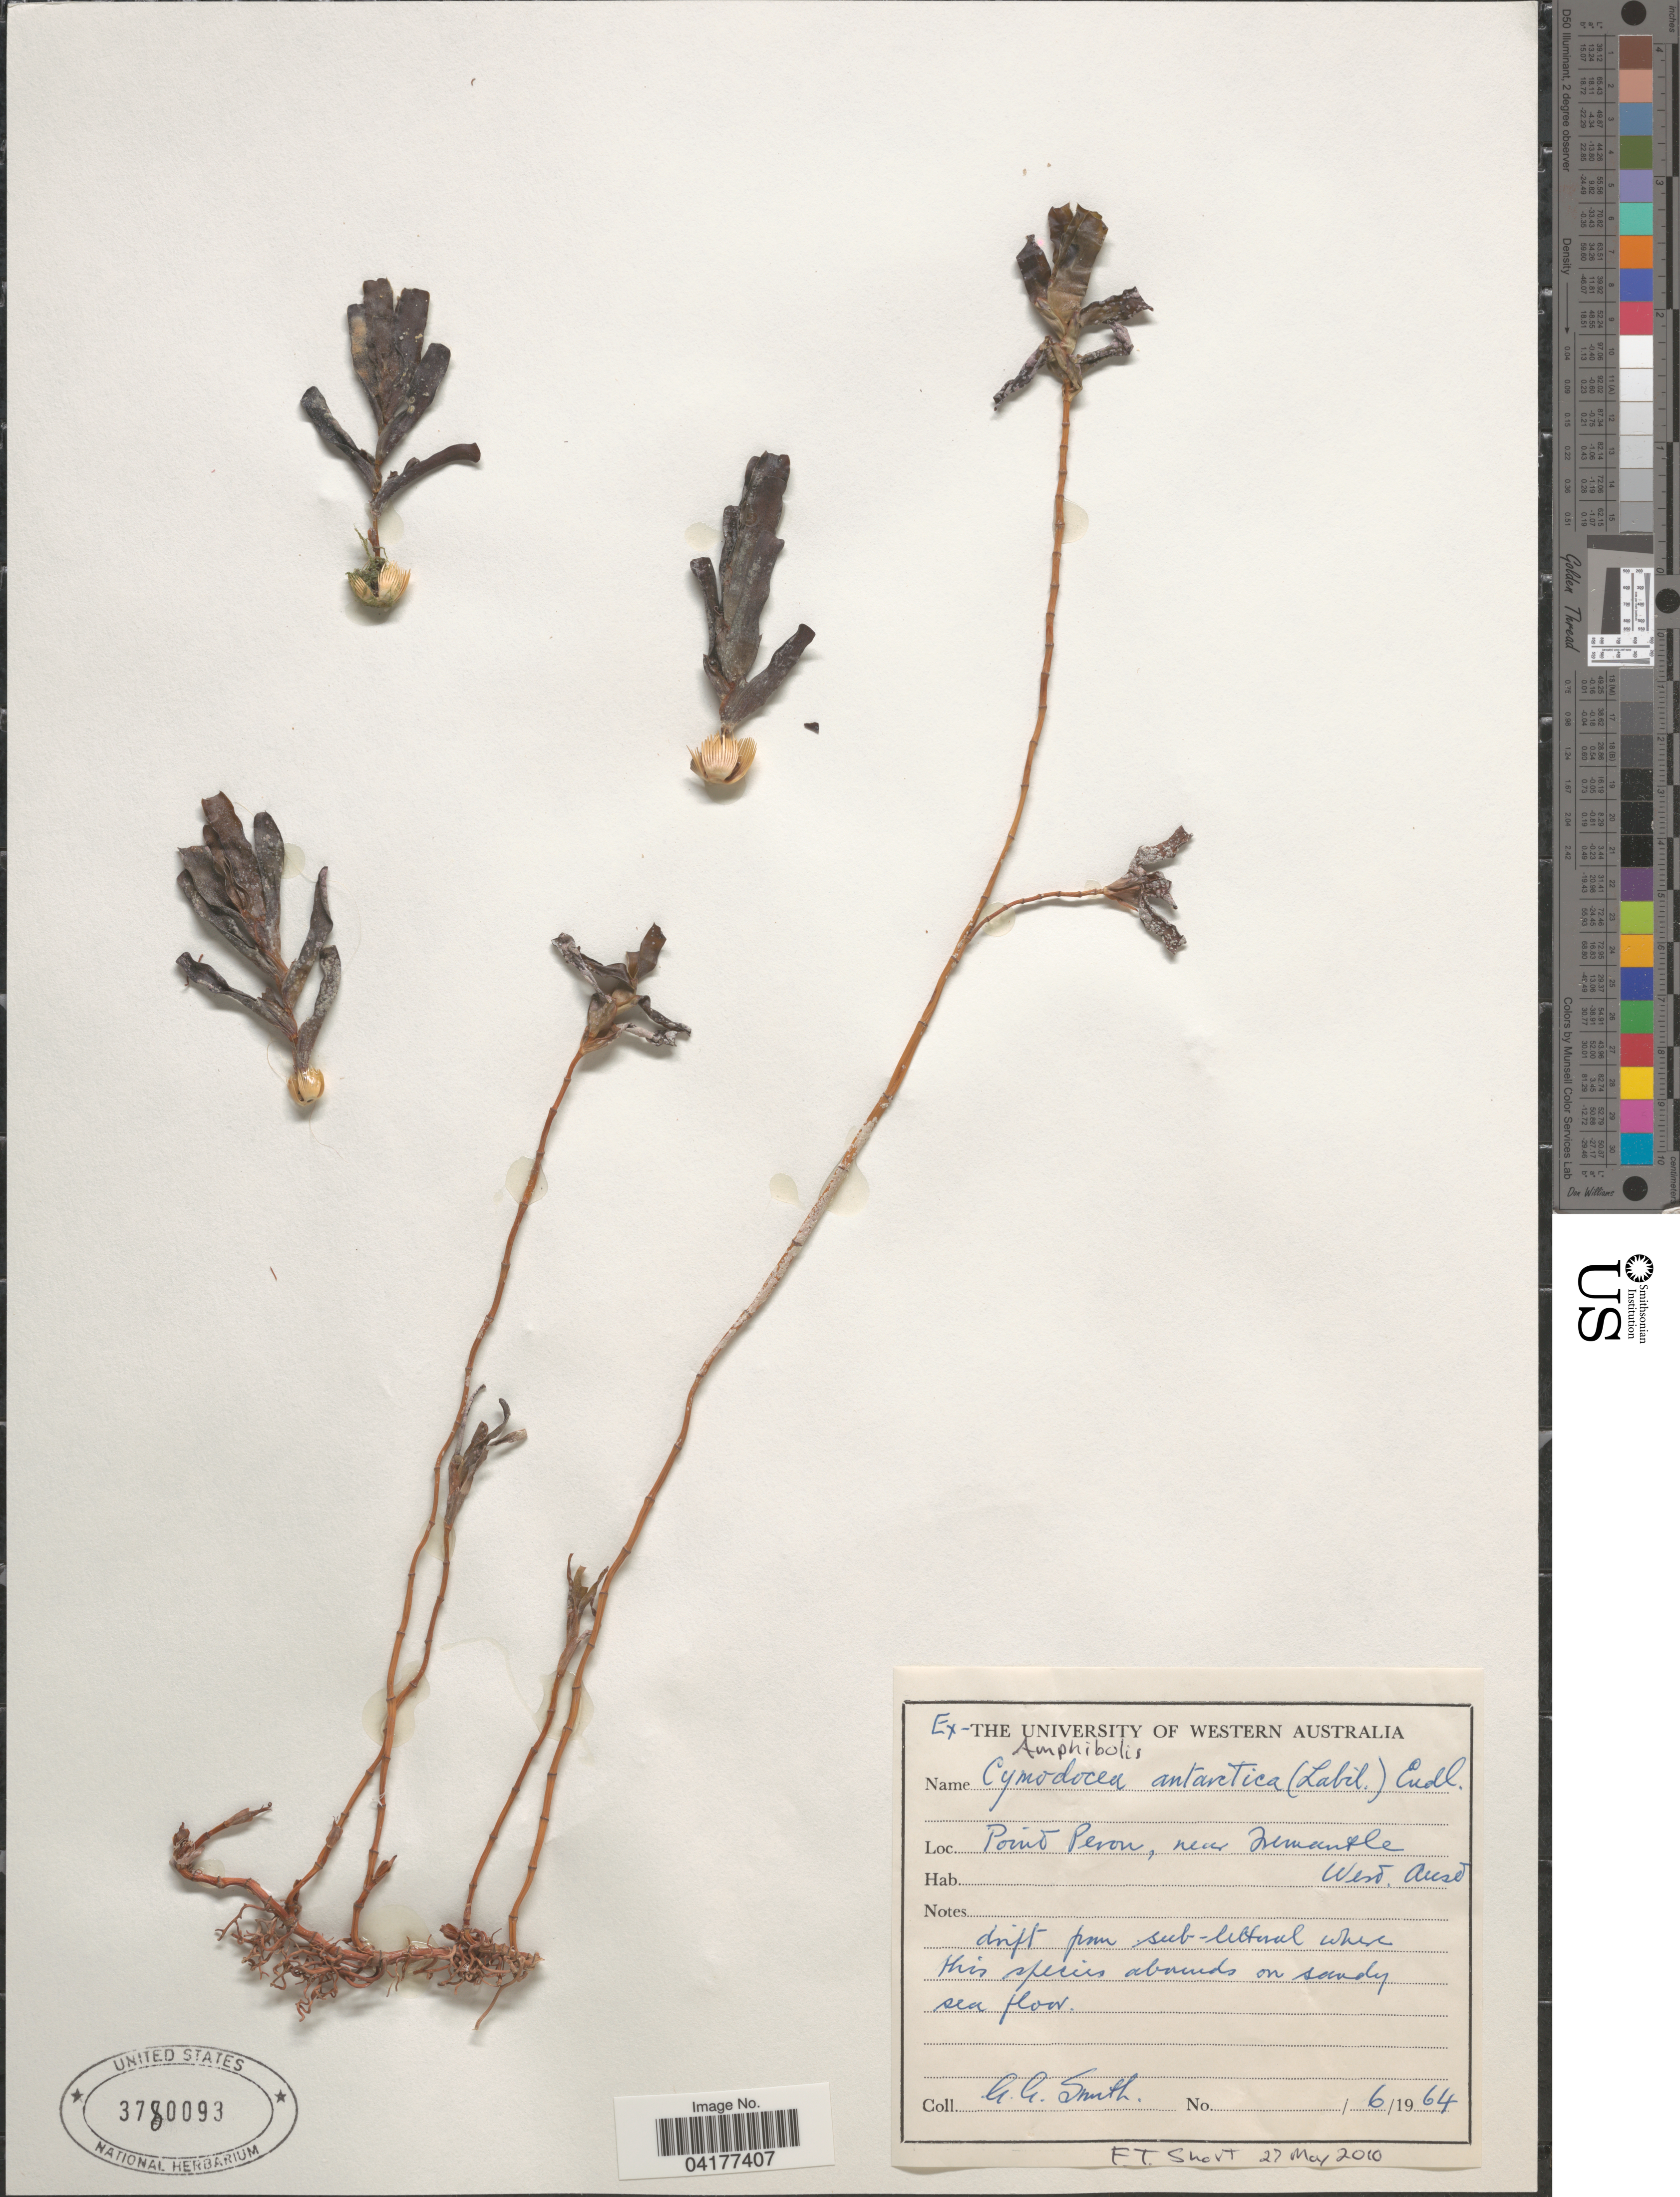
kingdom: Plantae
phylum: Tracheophyta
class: Liliopsida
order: Alismatales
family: Cymodoceaceae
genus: Amphibolis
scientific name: Amphibolis antarctica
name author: (Labill.) Asch.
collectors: G. G. Smith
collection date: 1964-06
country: Australia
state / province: Western Australia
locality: Point Peron, near Fremantle.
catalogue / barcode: US 3780093